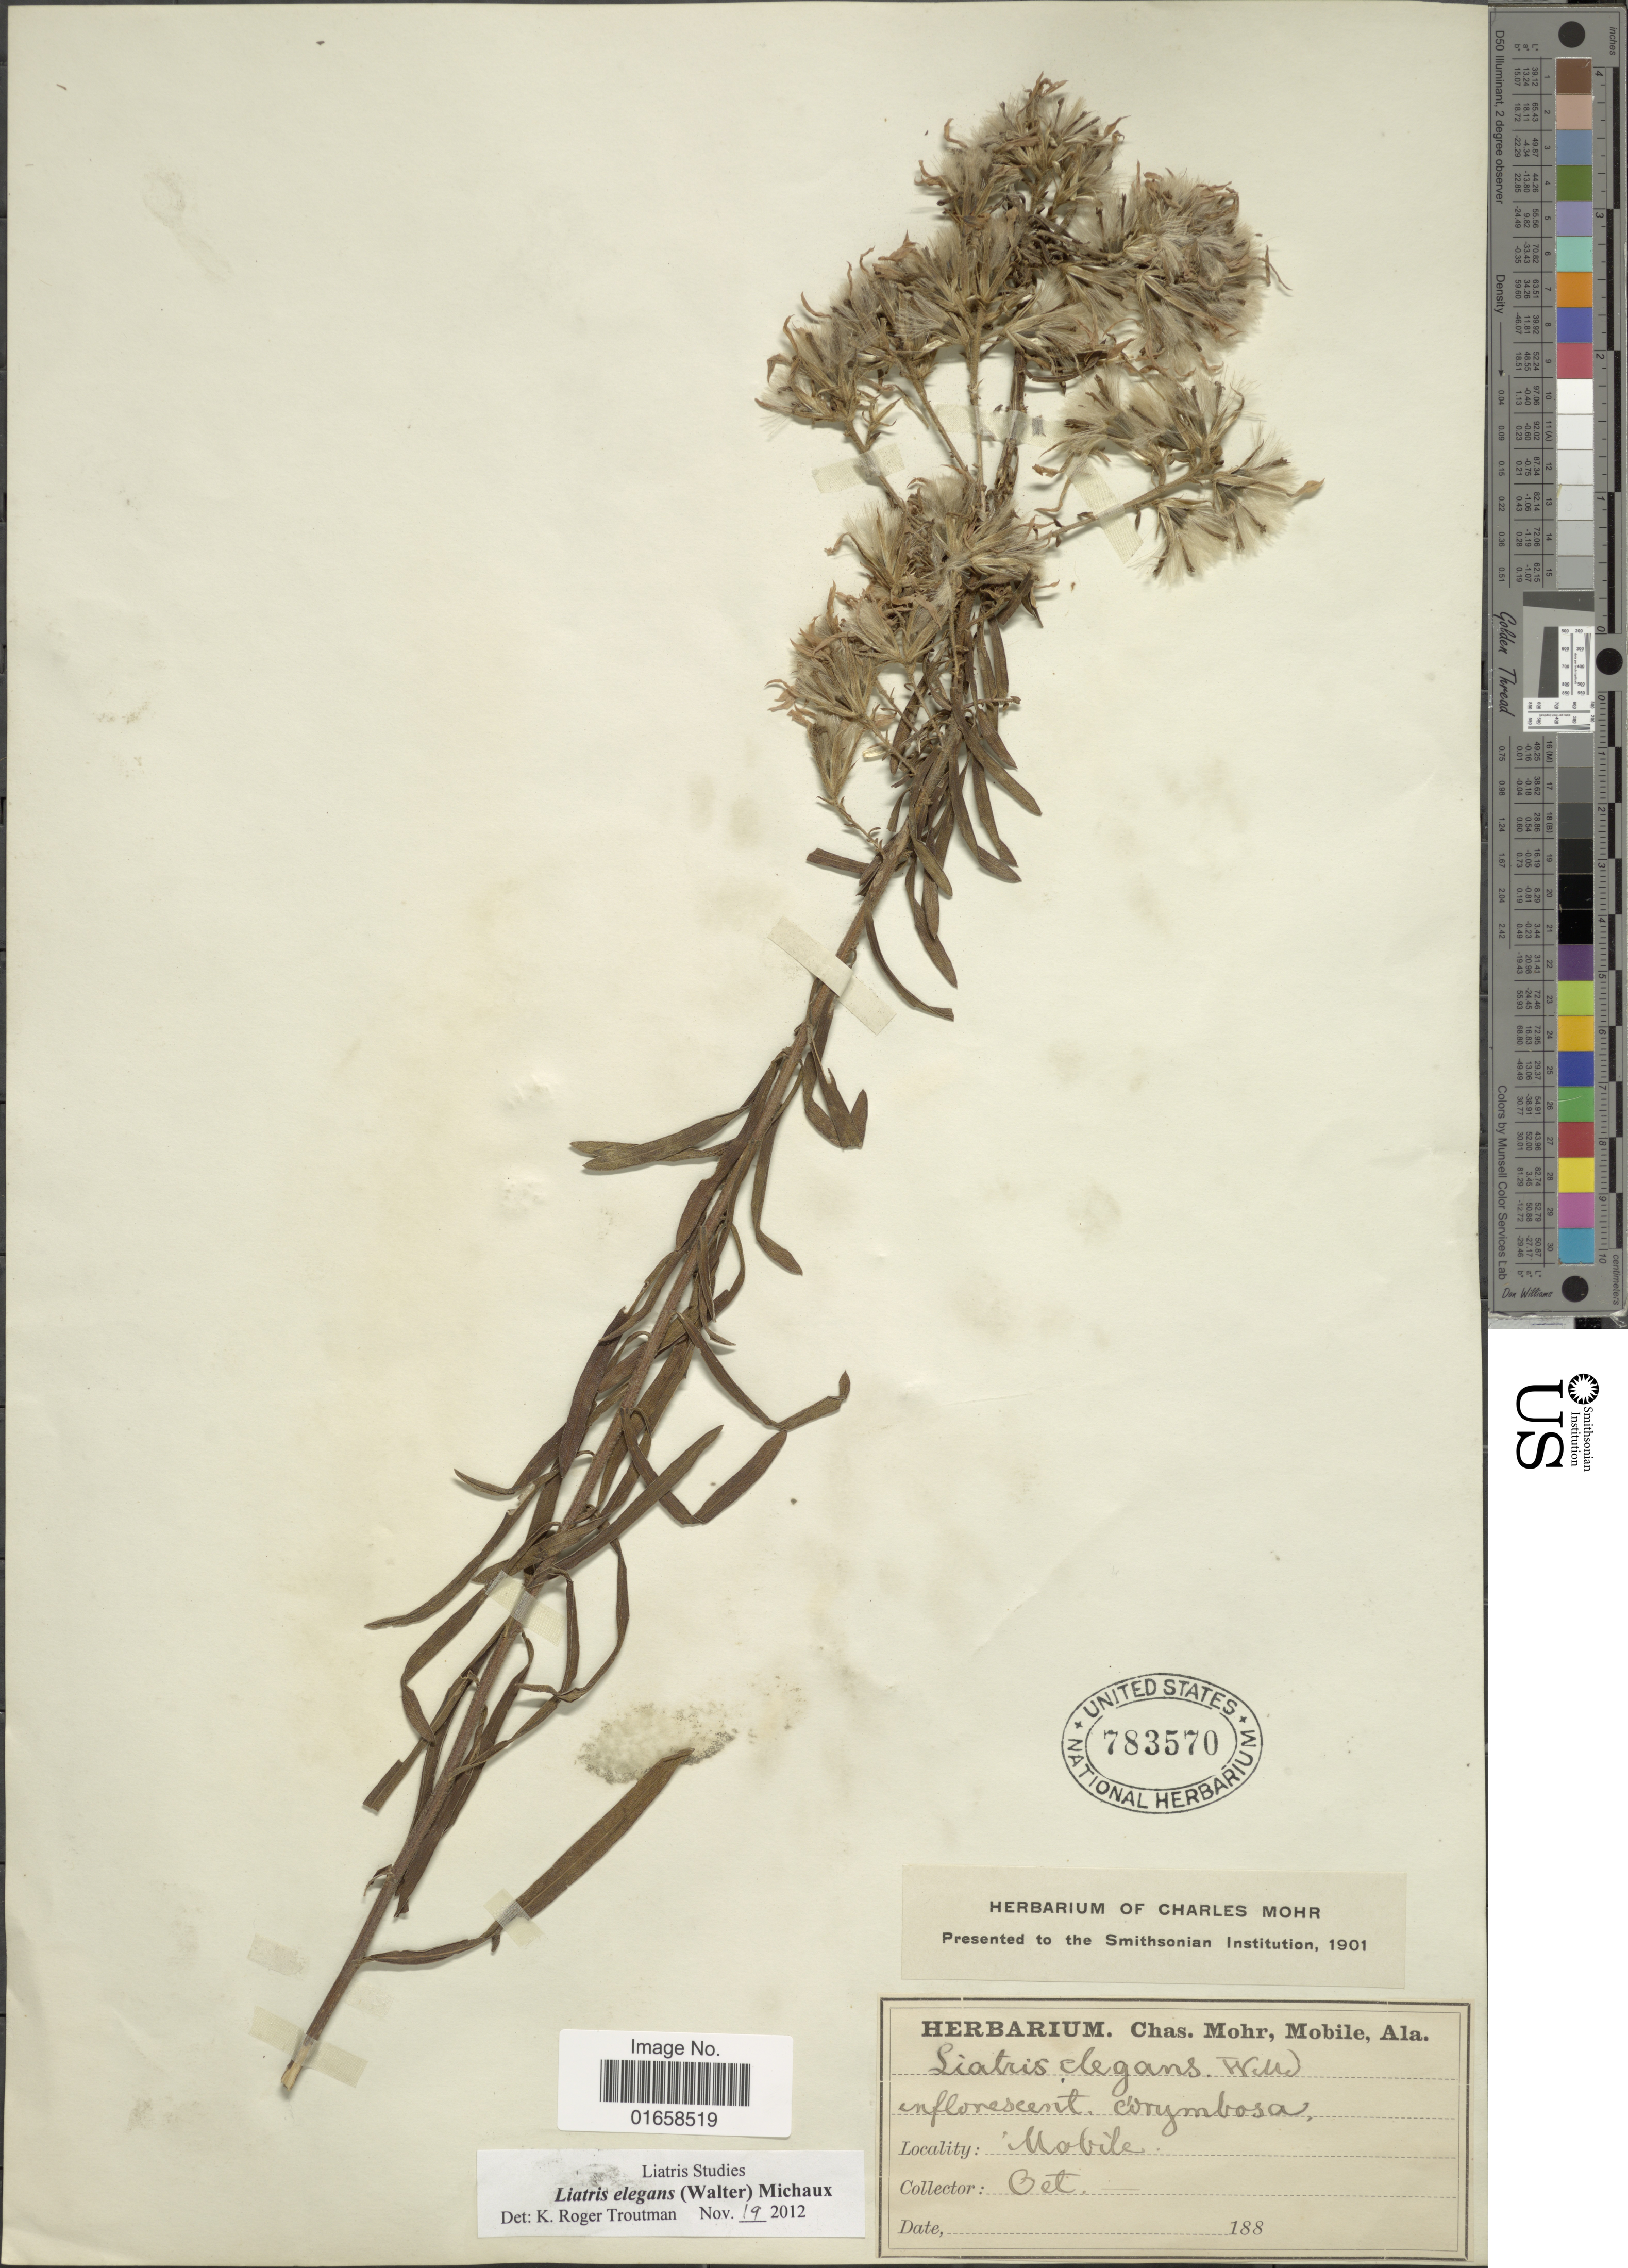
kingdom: Plantae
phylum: Tracheophyta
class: Magnoliopsida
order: Asterales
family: Asteraceae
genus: Liatris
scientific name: Liatris elegans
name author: (Walter) Michx.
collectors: Oettingen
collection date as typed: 188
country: United States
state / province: Alabama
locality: Mobile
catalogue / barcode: US 783570